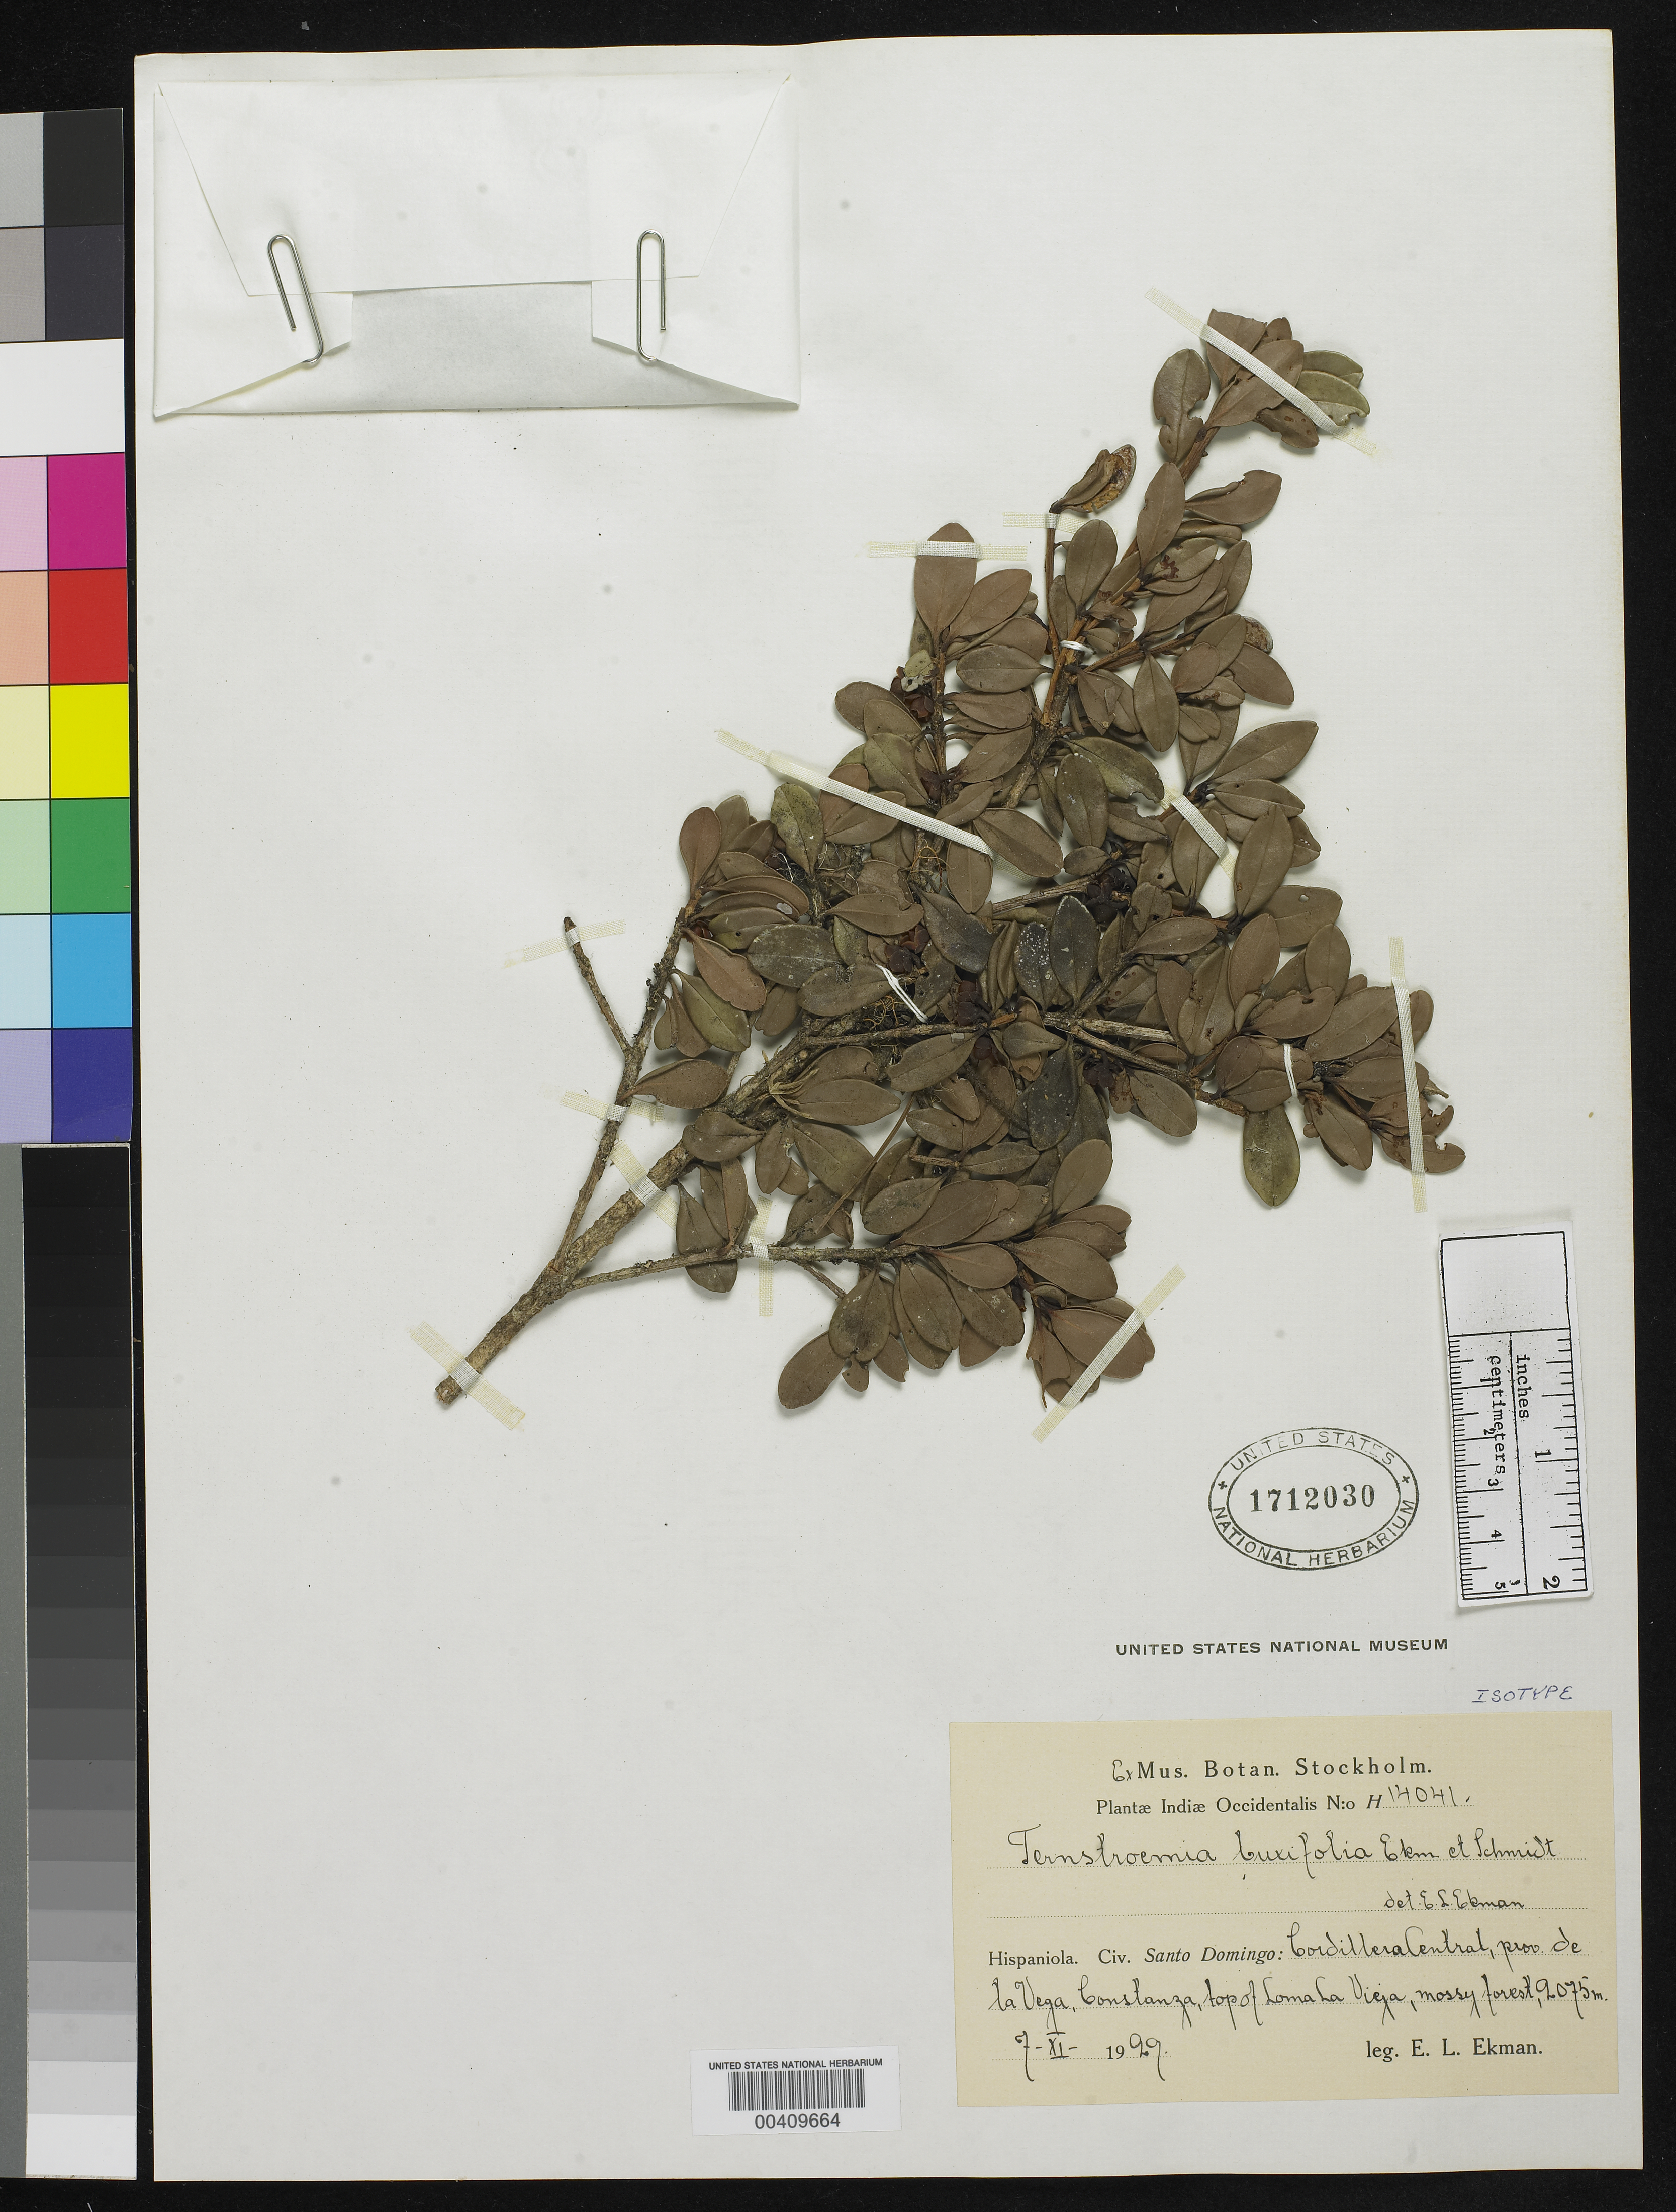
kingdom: Plantae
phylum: Tracheophyta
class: Magnoliopsida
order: Ericales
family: Pentaphylacaceae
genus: Ternstroemia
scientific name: Ternstroemia buxifolia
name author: Ekman & O.C. Schmidt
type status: Isotype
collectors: E. L. Ekman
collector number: H 14041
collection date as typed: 07 Nov 1929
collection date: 1929-11-07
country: Dominican Republic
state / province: La Vega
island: Hispaniola Island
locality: Constanza, top of Loma La Vieja.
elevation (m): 9075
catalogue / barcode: US 1712030